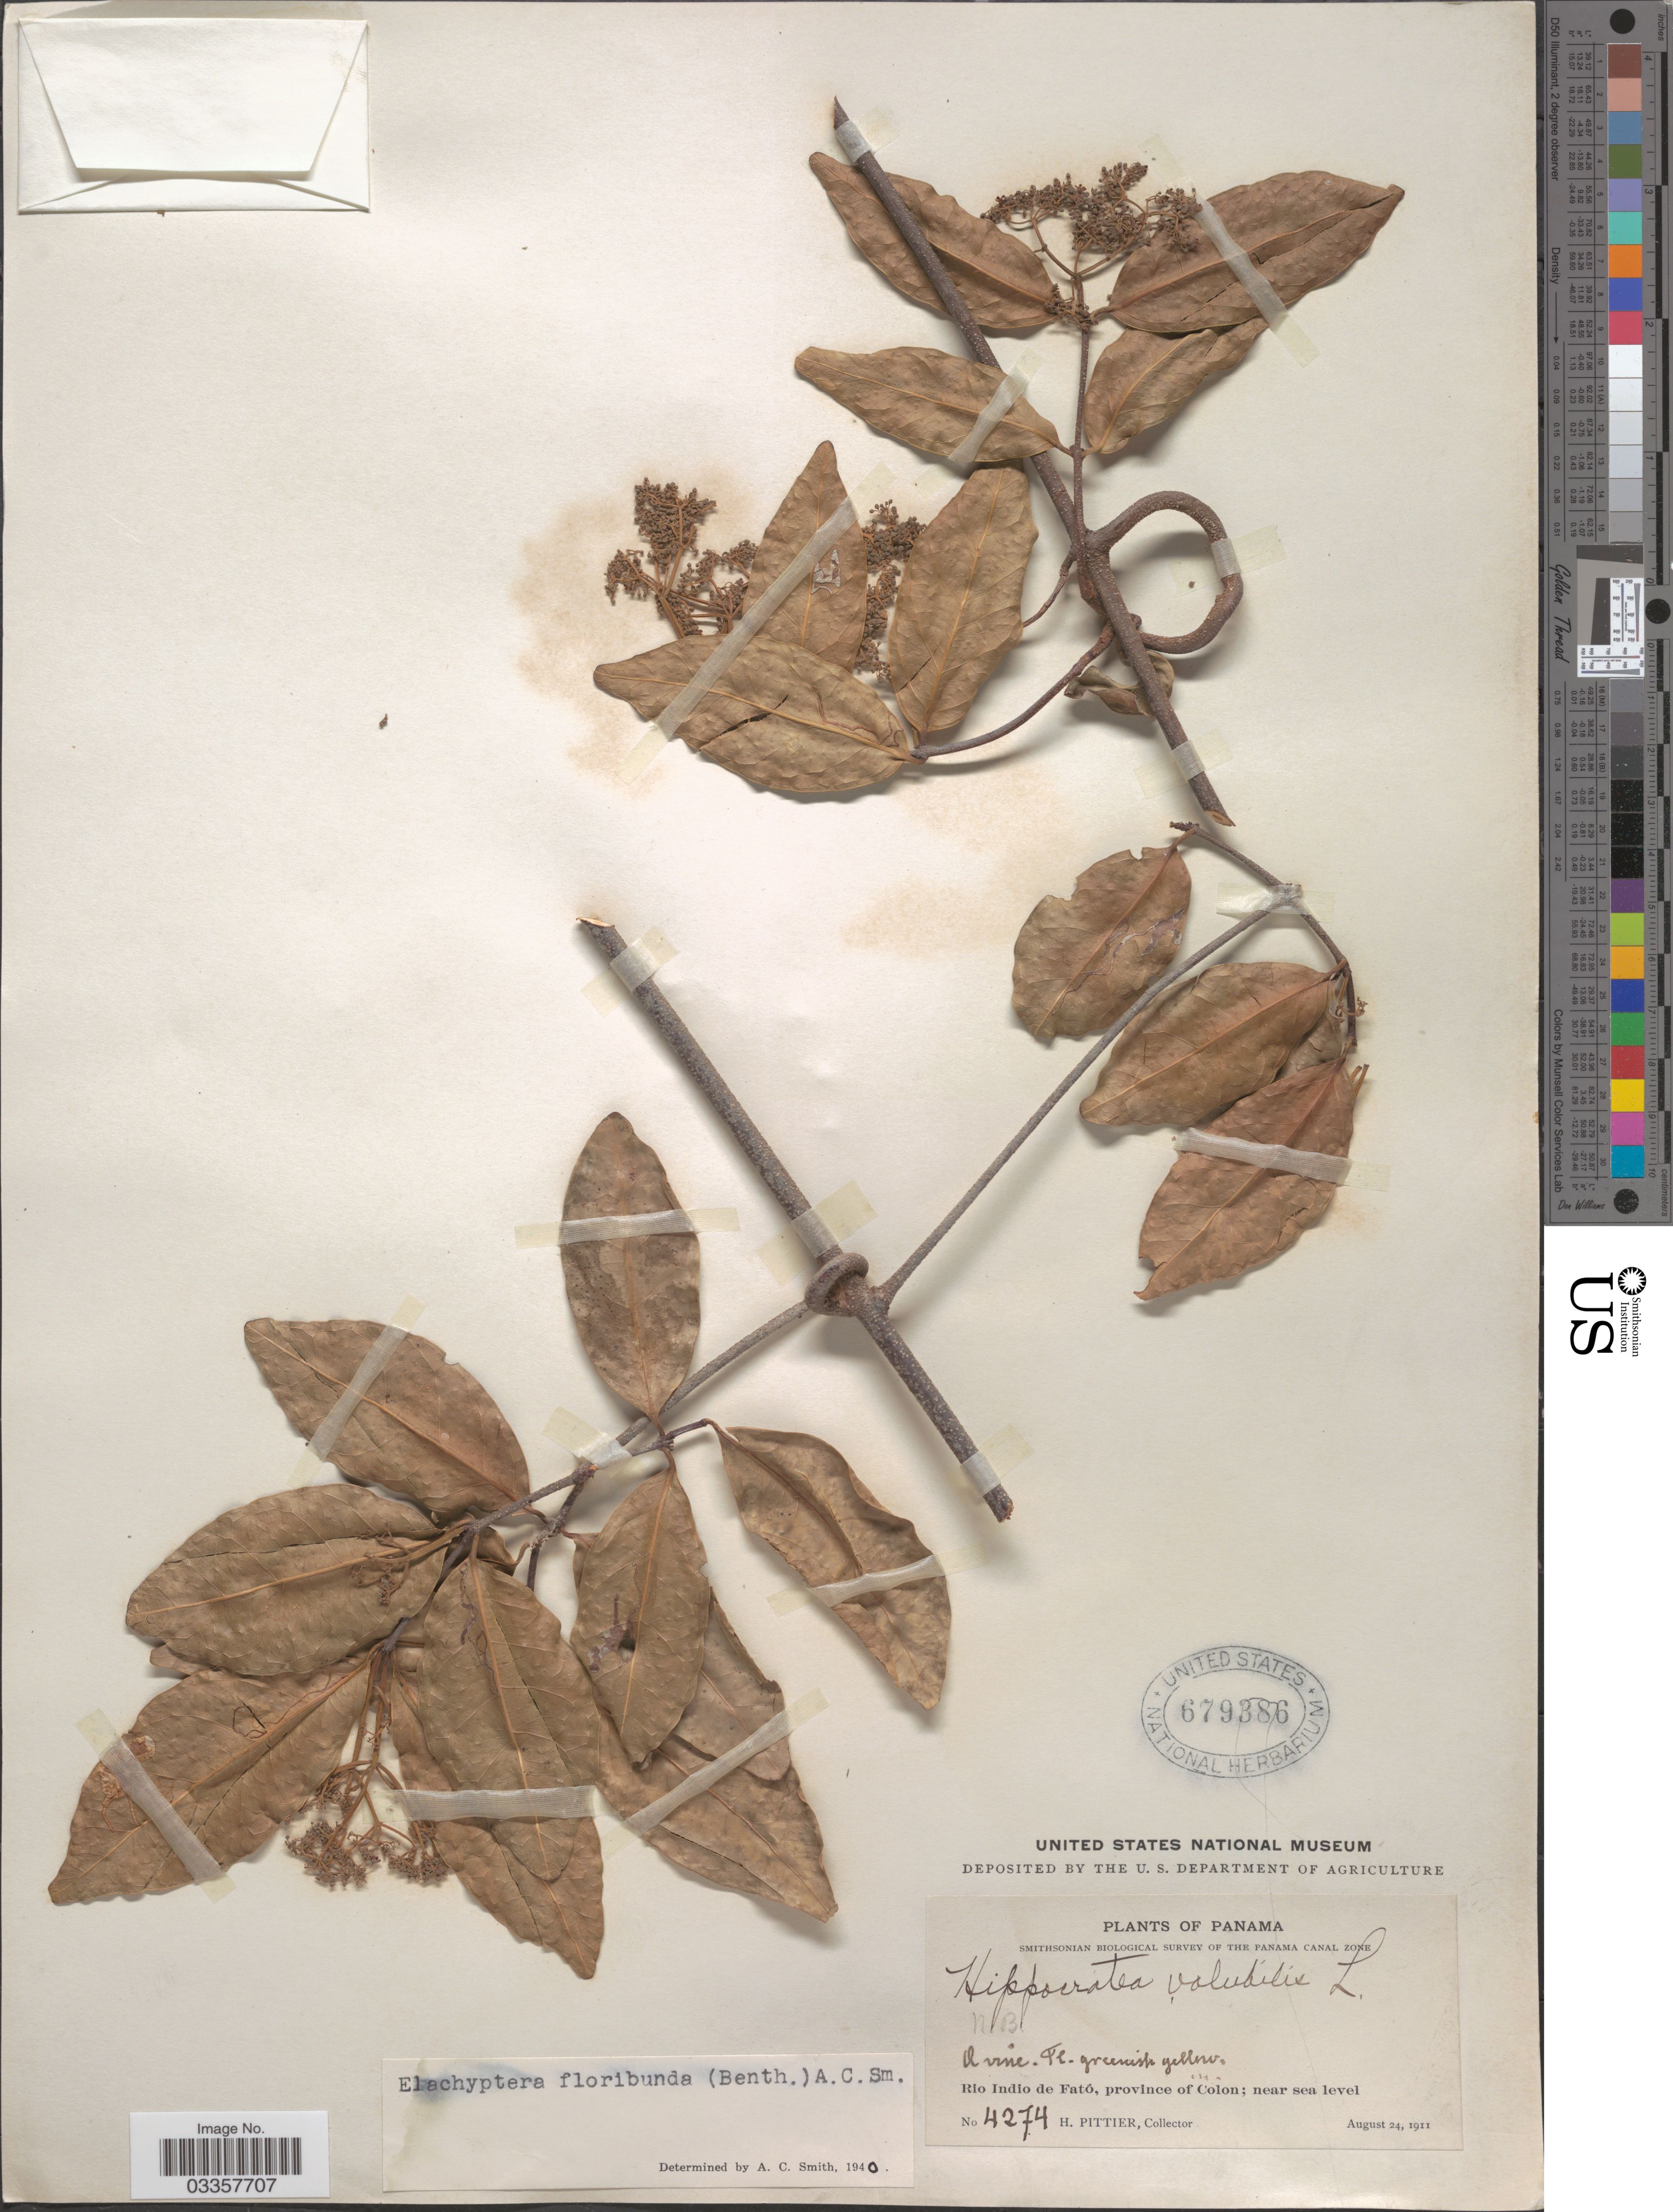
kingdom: Plantae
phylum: Tracheophyta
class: Magnoliopsida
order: Celastrales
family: Celastraceae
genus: Elachyptera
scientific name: Elachyptera floribunda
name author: (Benth.) A.C. Sm.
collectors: H. F. Pittier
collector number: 4274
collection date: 1911-08-24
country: Panama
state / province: Colón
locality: Rio Indio de Fató, province of Colon.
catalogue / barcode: US 679386